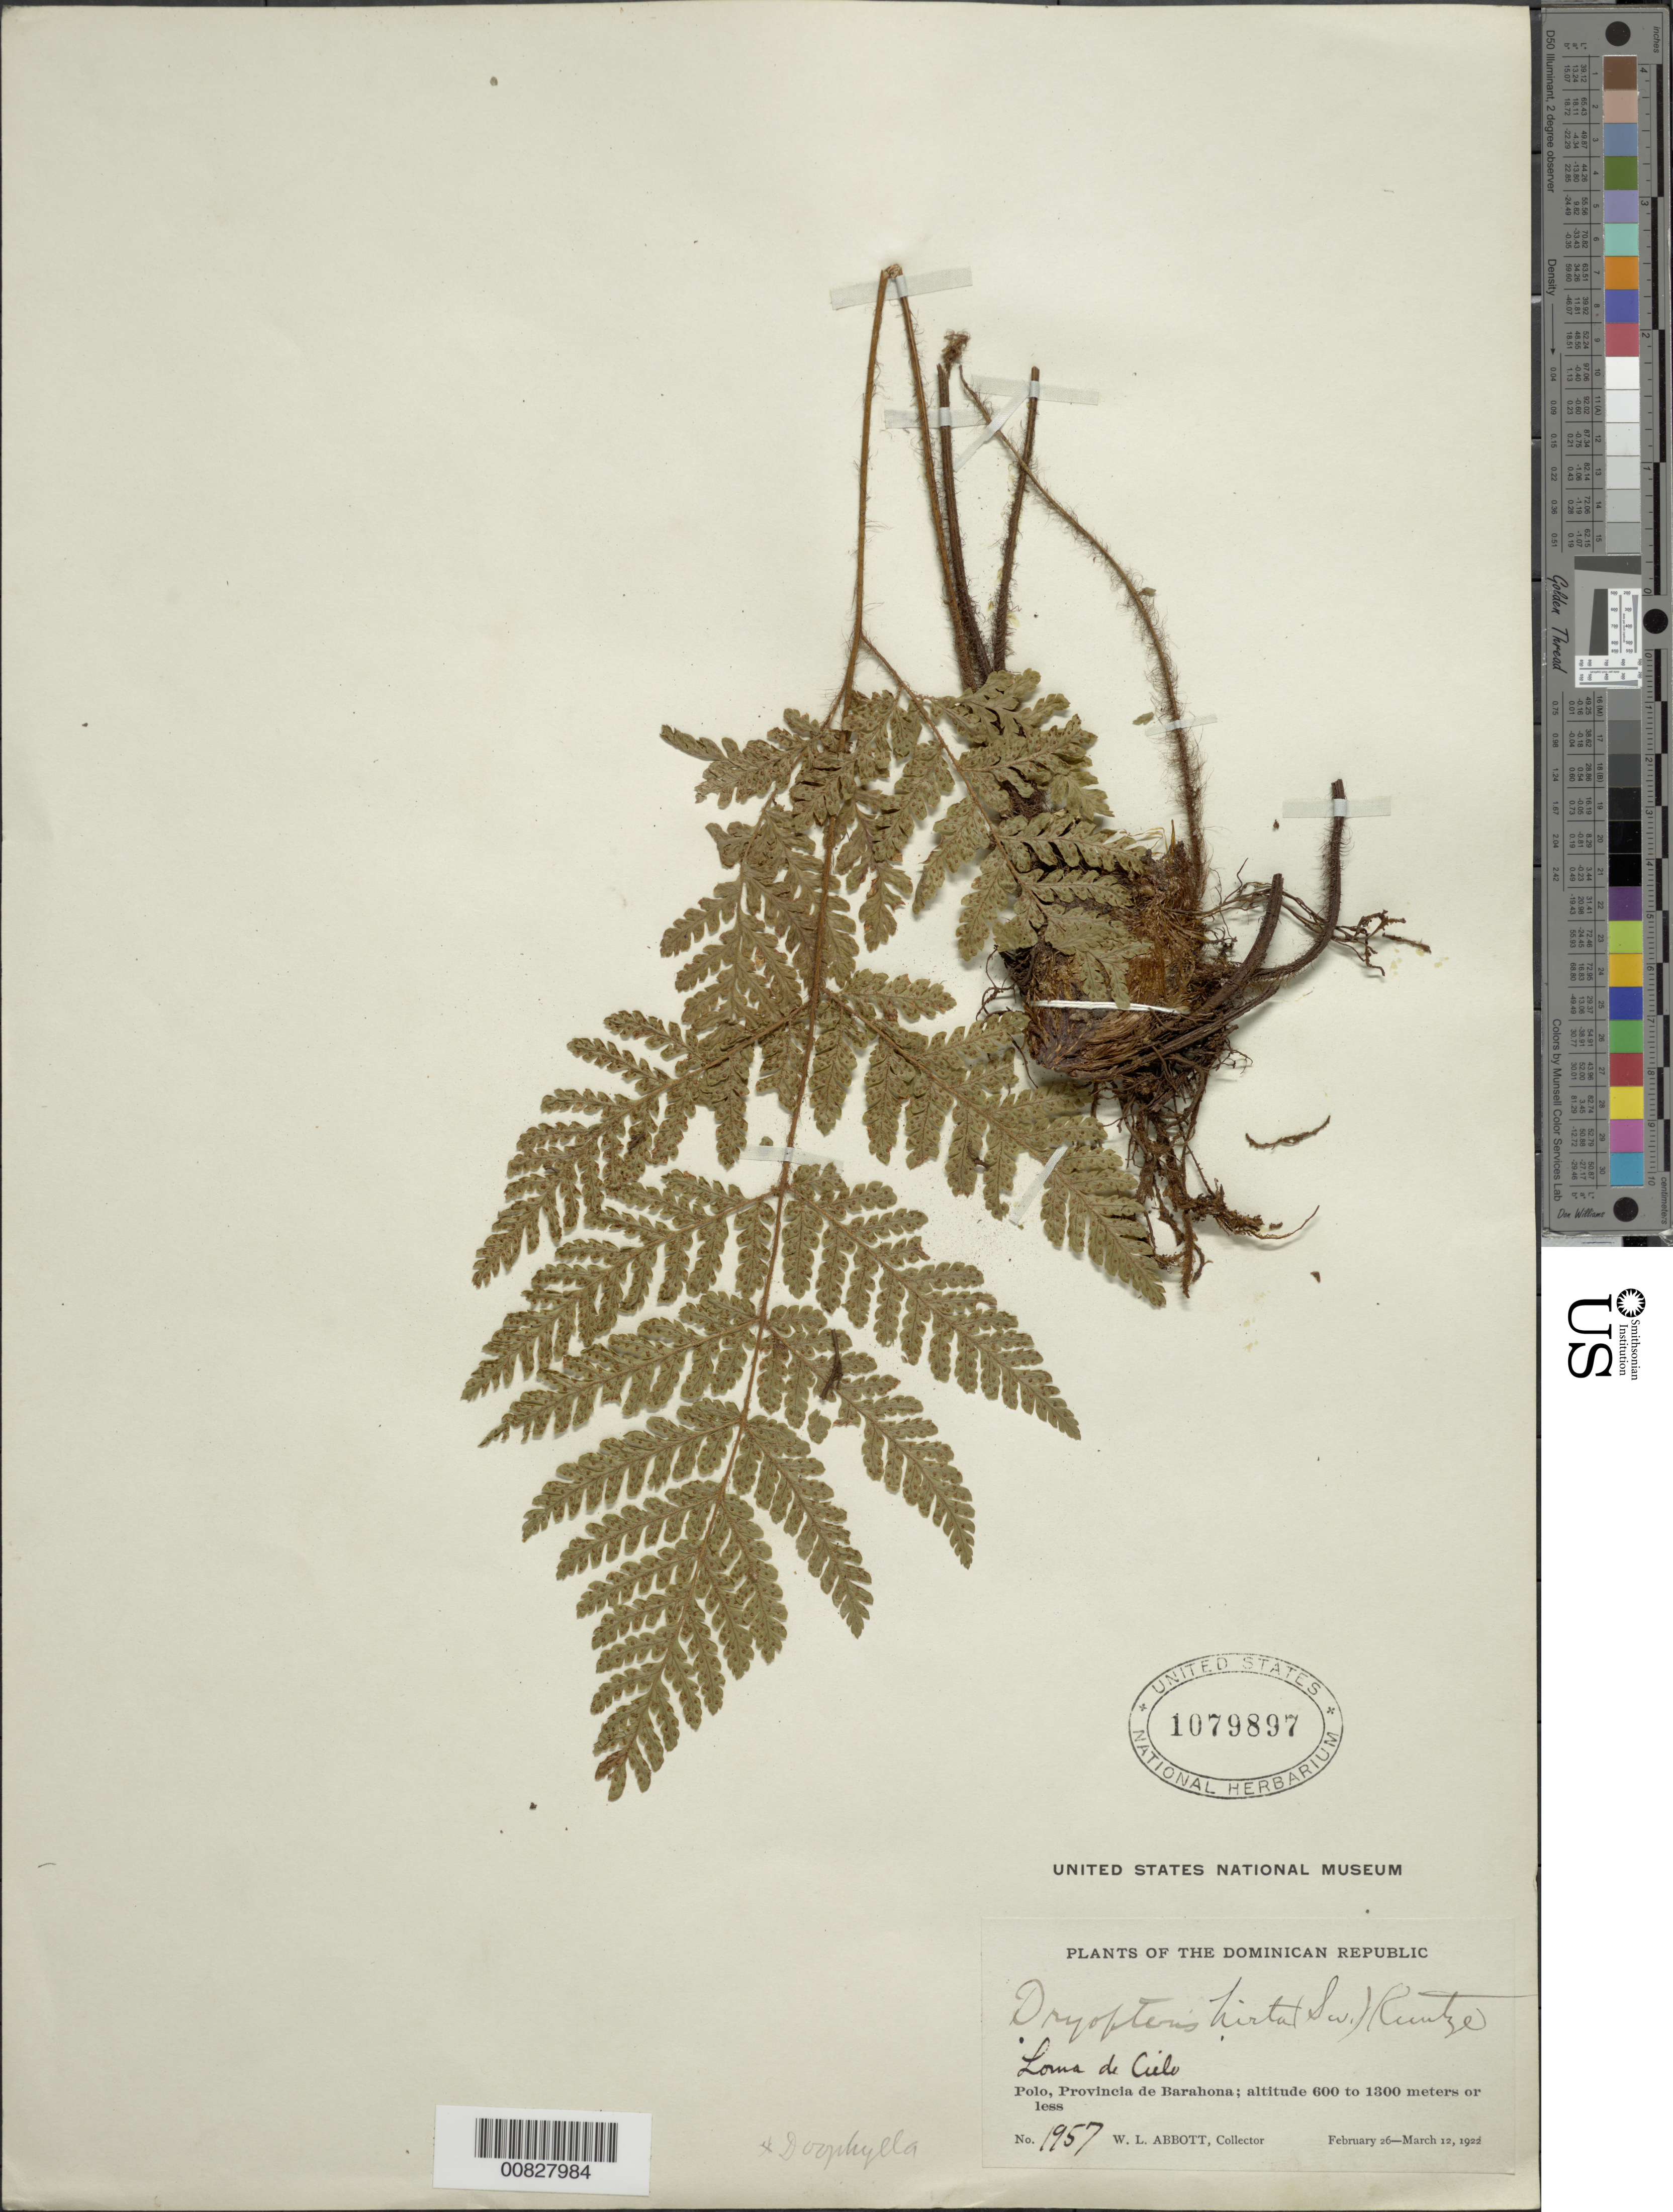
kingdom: Plantae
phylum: Tracheophyta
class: Polypodiopsida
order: Polypodiales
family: Dryopteridaceae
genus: Ctenitis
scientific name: Ctenitis hirta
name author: (Sw.) Ching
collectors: W. L. Abbott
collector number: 1957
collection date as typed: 26 Feb 1922 to 12 Mar 1922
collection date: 1922-02-26/1922-03-12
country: Dominican Republic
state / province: Barahona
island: Hispaniola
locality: Polo, Loma de Cielo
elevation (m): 600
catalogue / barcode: US 1079897